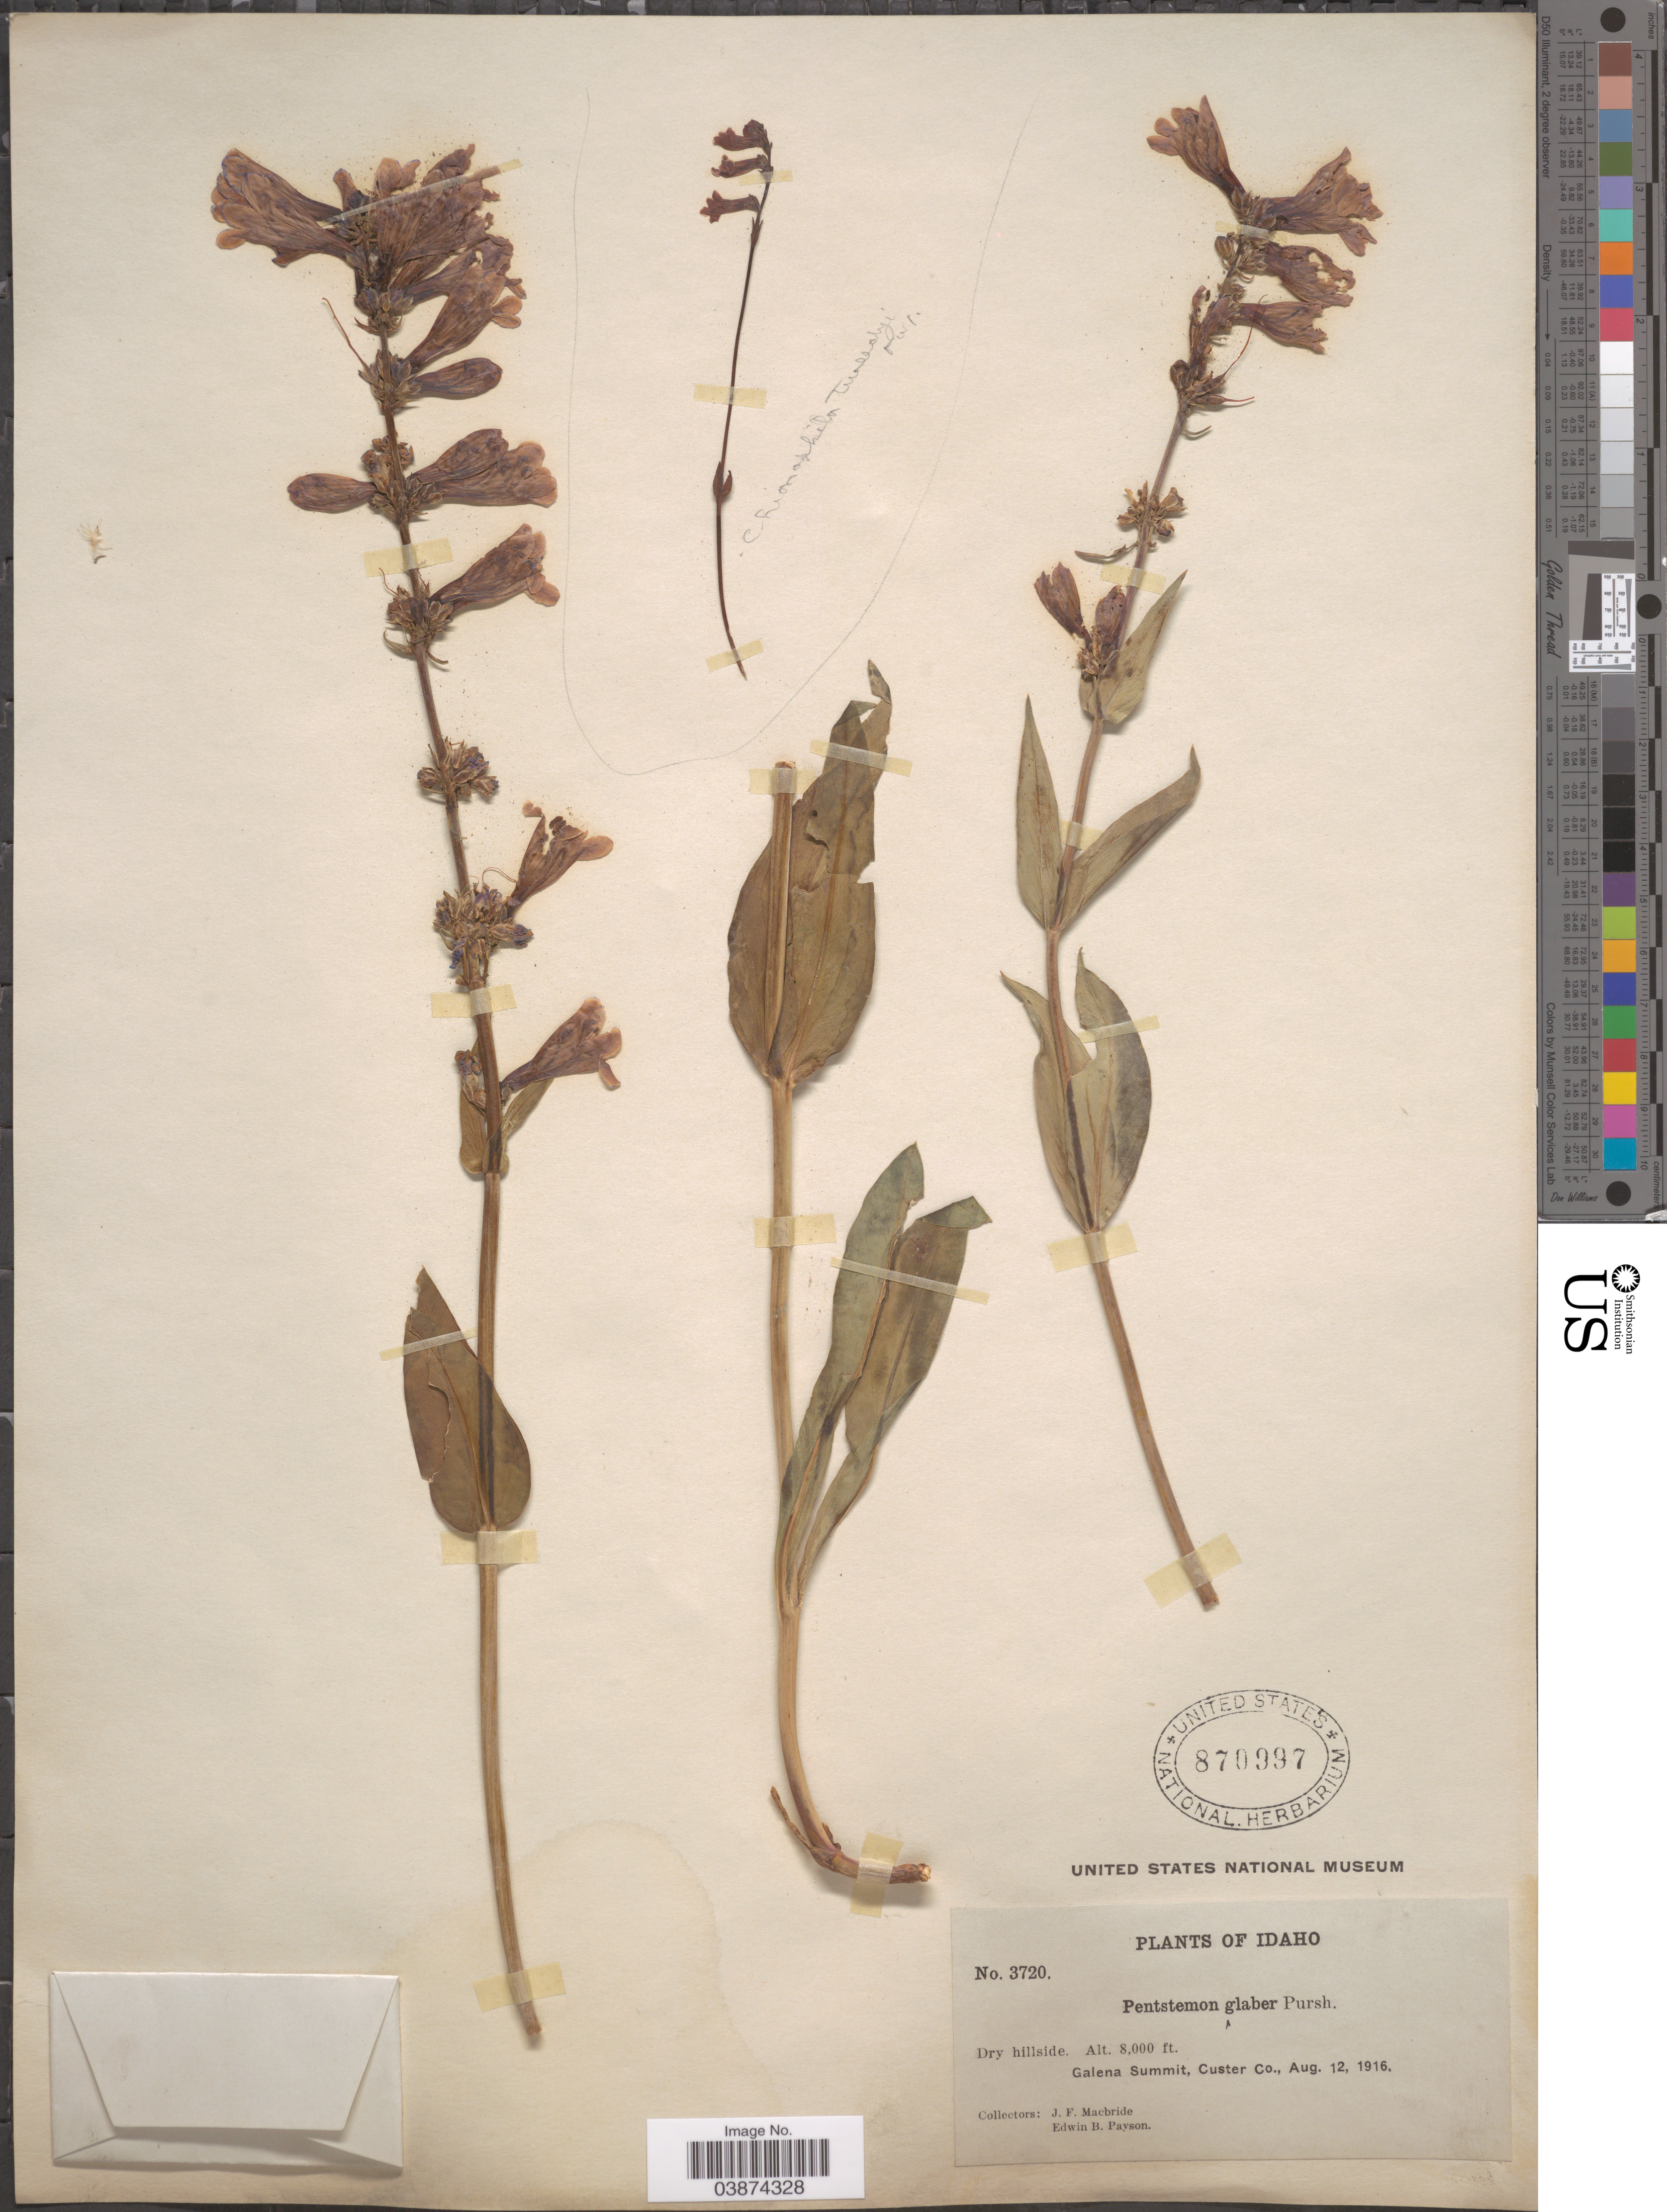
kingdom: Plantae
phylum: Tracheophyta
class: Magnoliopsida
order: Lamiales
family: Plantaginaceae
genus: Penstemon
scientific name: Penstemon cyaneus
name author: Pennell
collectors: J. F. Macbride & E. B. Payson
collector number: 3720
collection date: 1916-08-12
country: United States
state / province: Idaho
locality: Galena Summit, Custer Co.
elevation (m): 2438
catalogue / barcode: US 870997